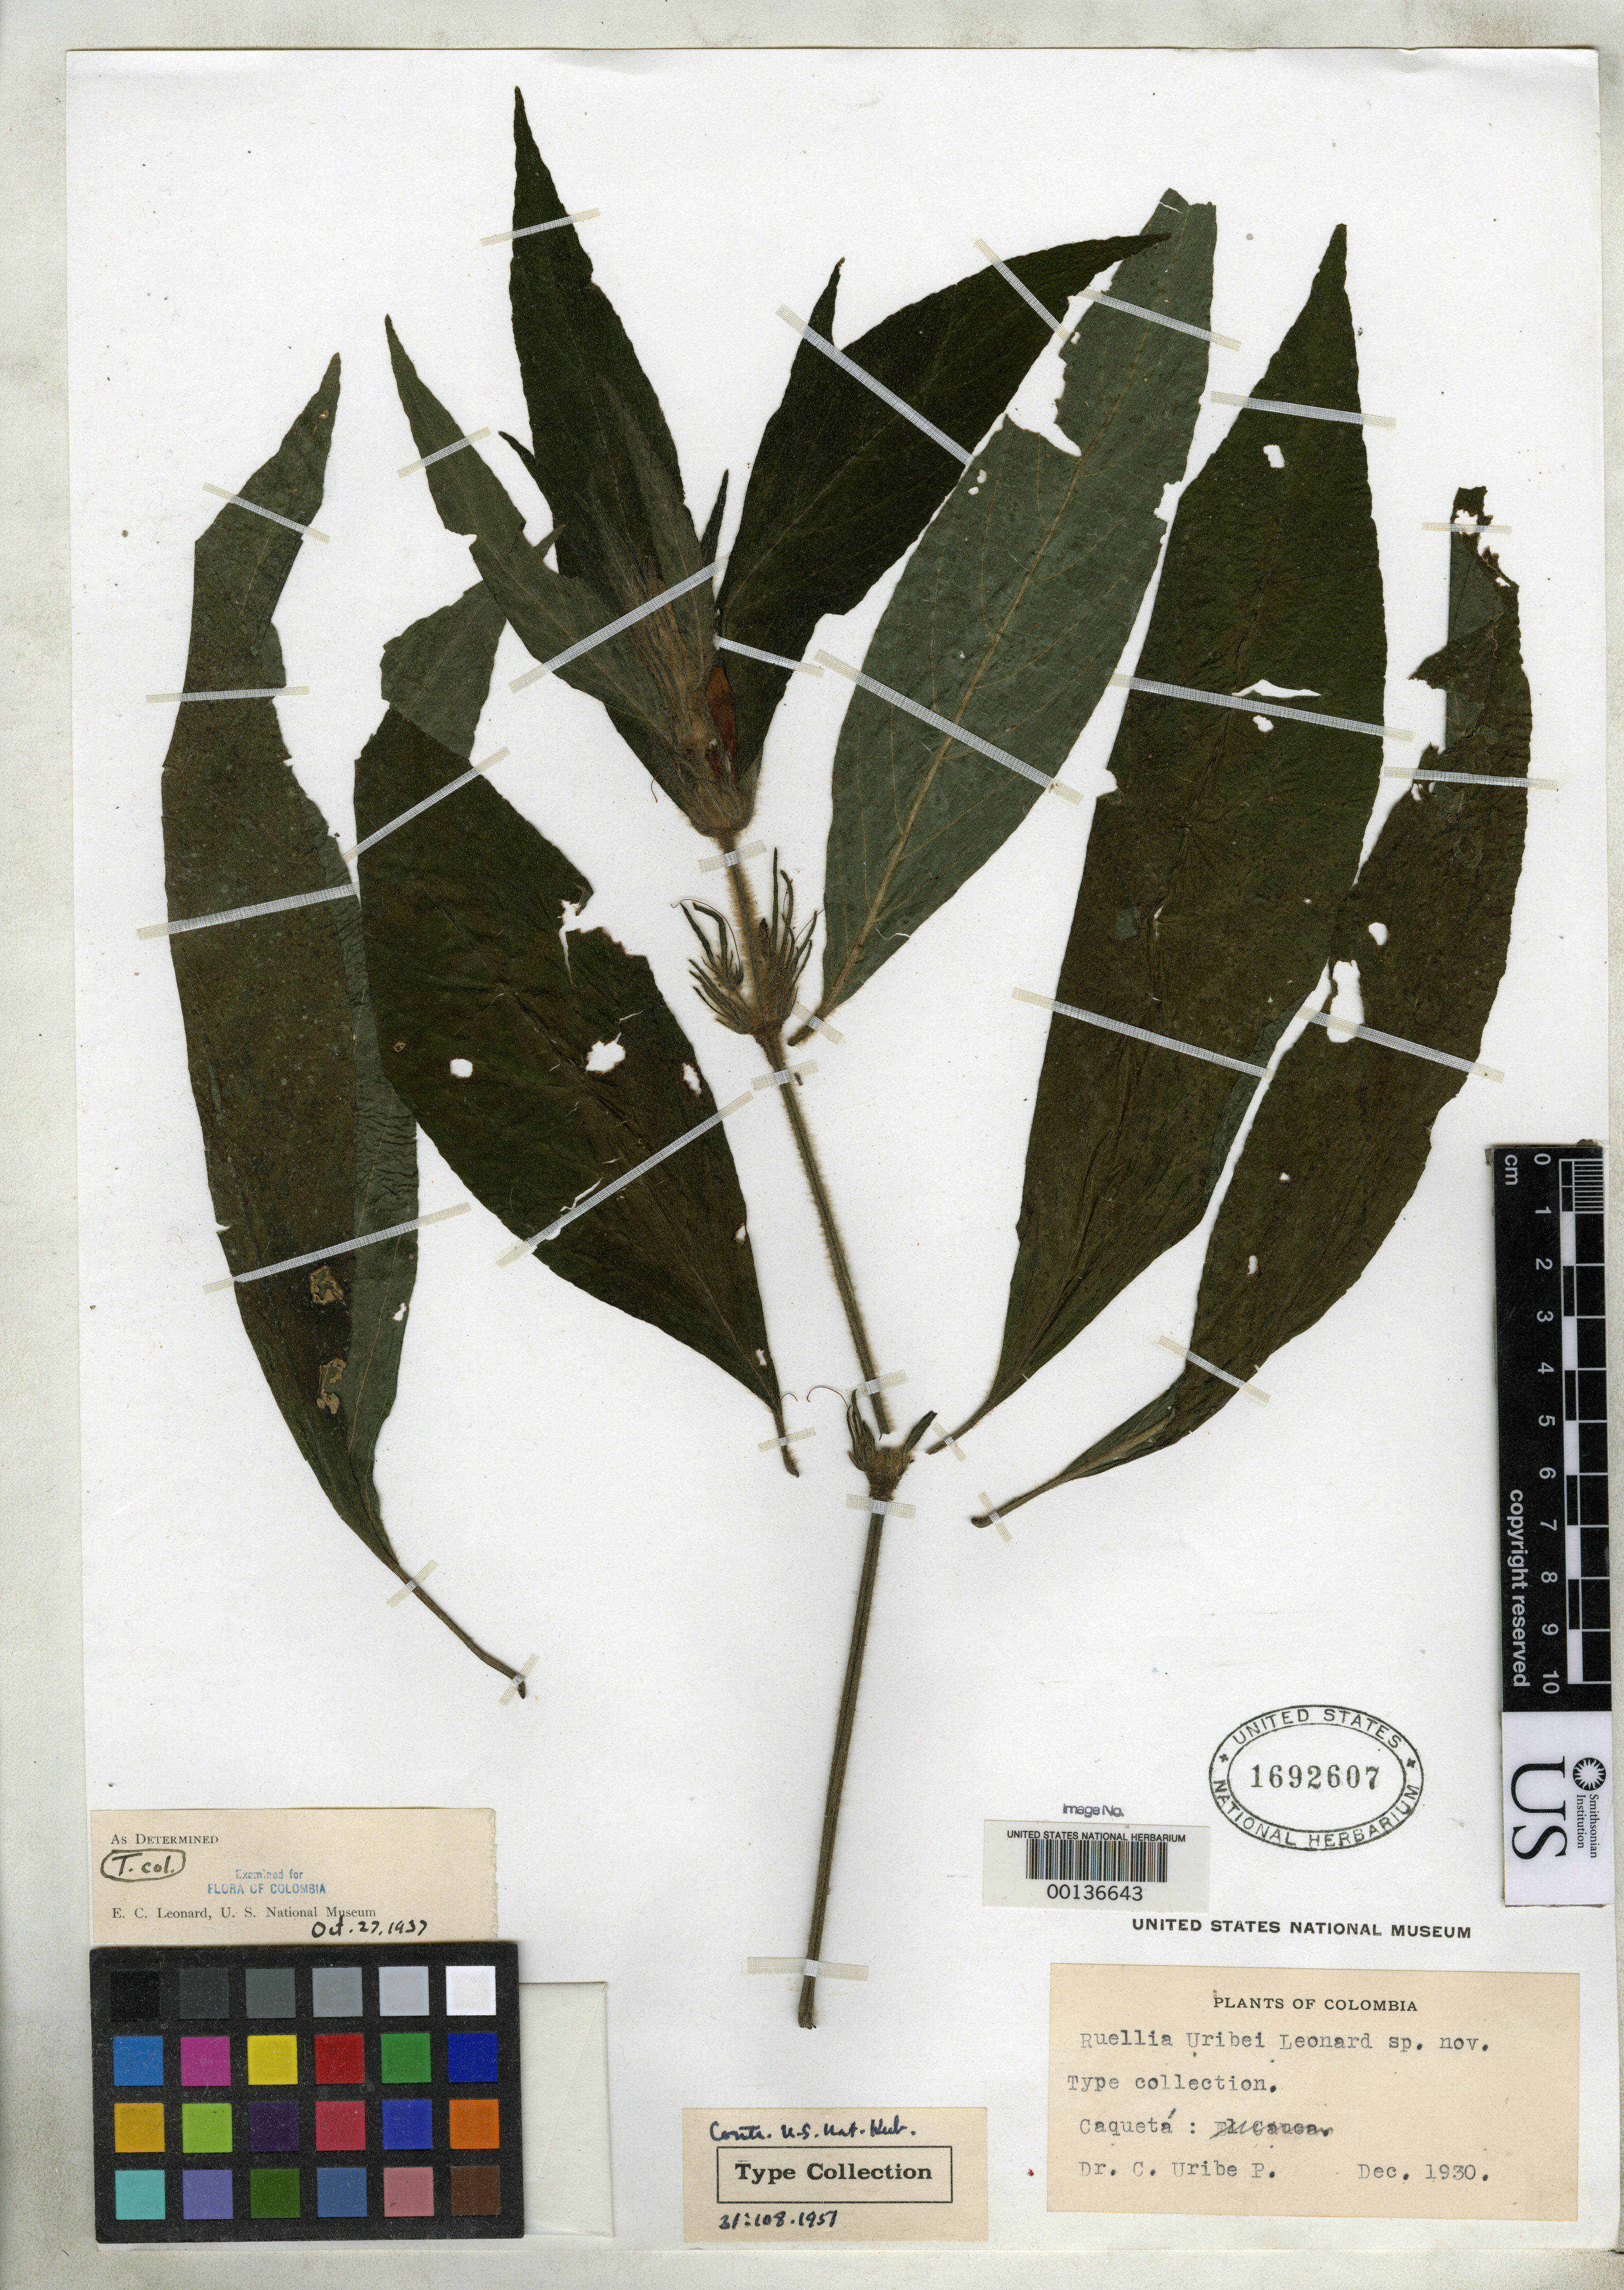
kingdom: Plantae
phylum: Tracheophyta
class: Magnoliopsida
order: Lamiales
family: Acanthaceae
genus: Ruellia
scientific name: Ruellia uribei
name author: Leonard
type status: Isotype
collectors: C. Uribe P.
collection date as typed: Dec 1930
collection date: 1930-12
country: Colombia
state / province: Caquetá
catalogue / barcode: US 1692607